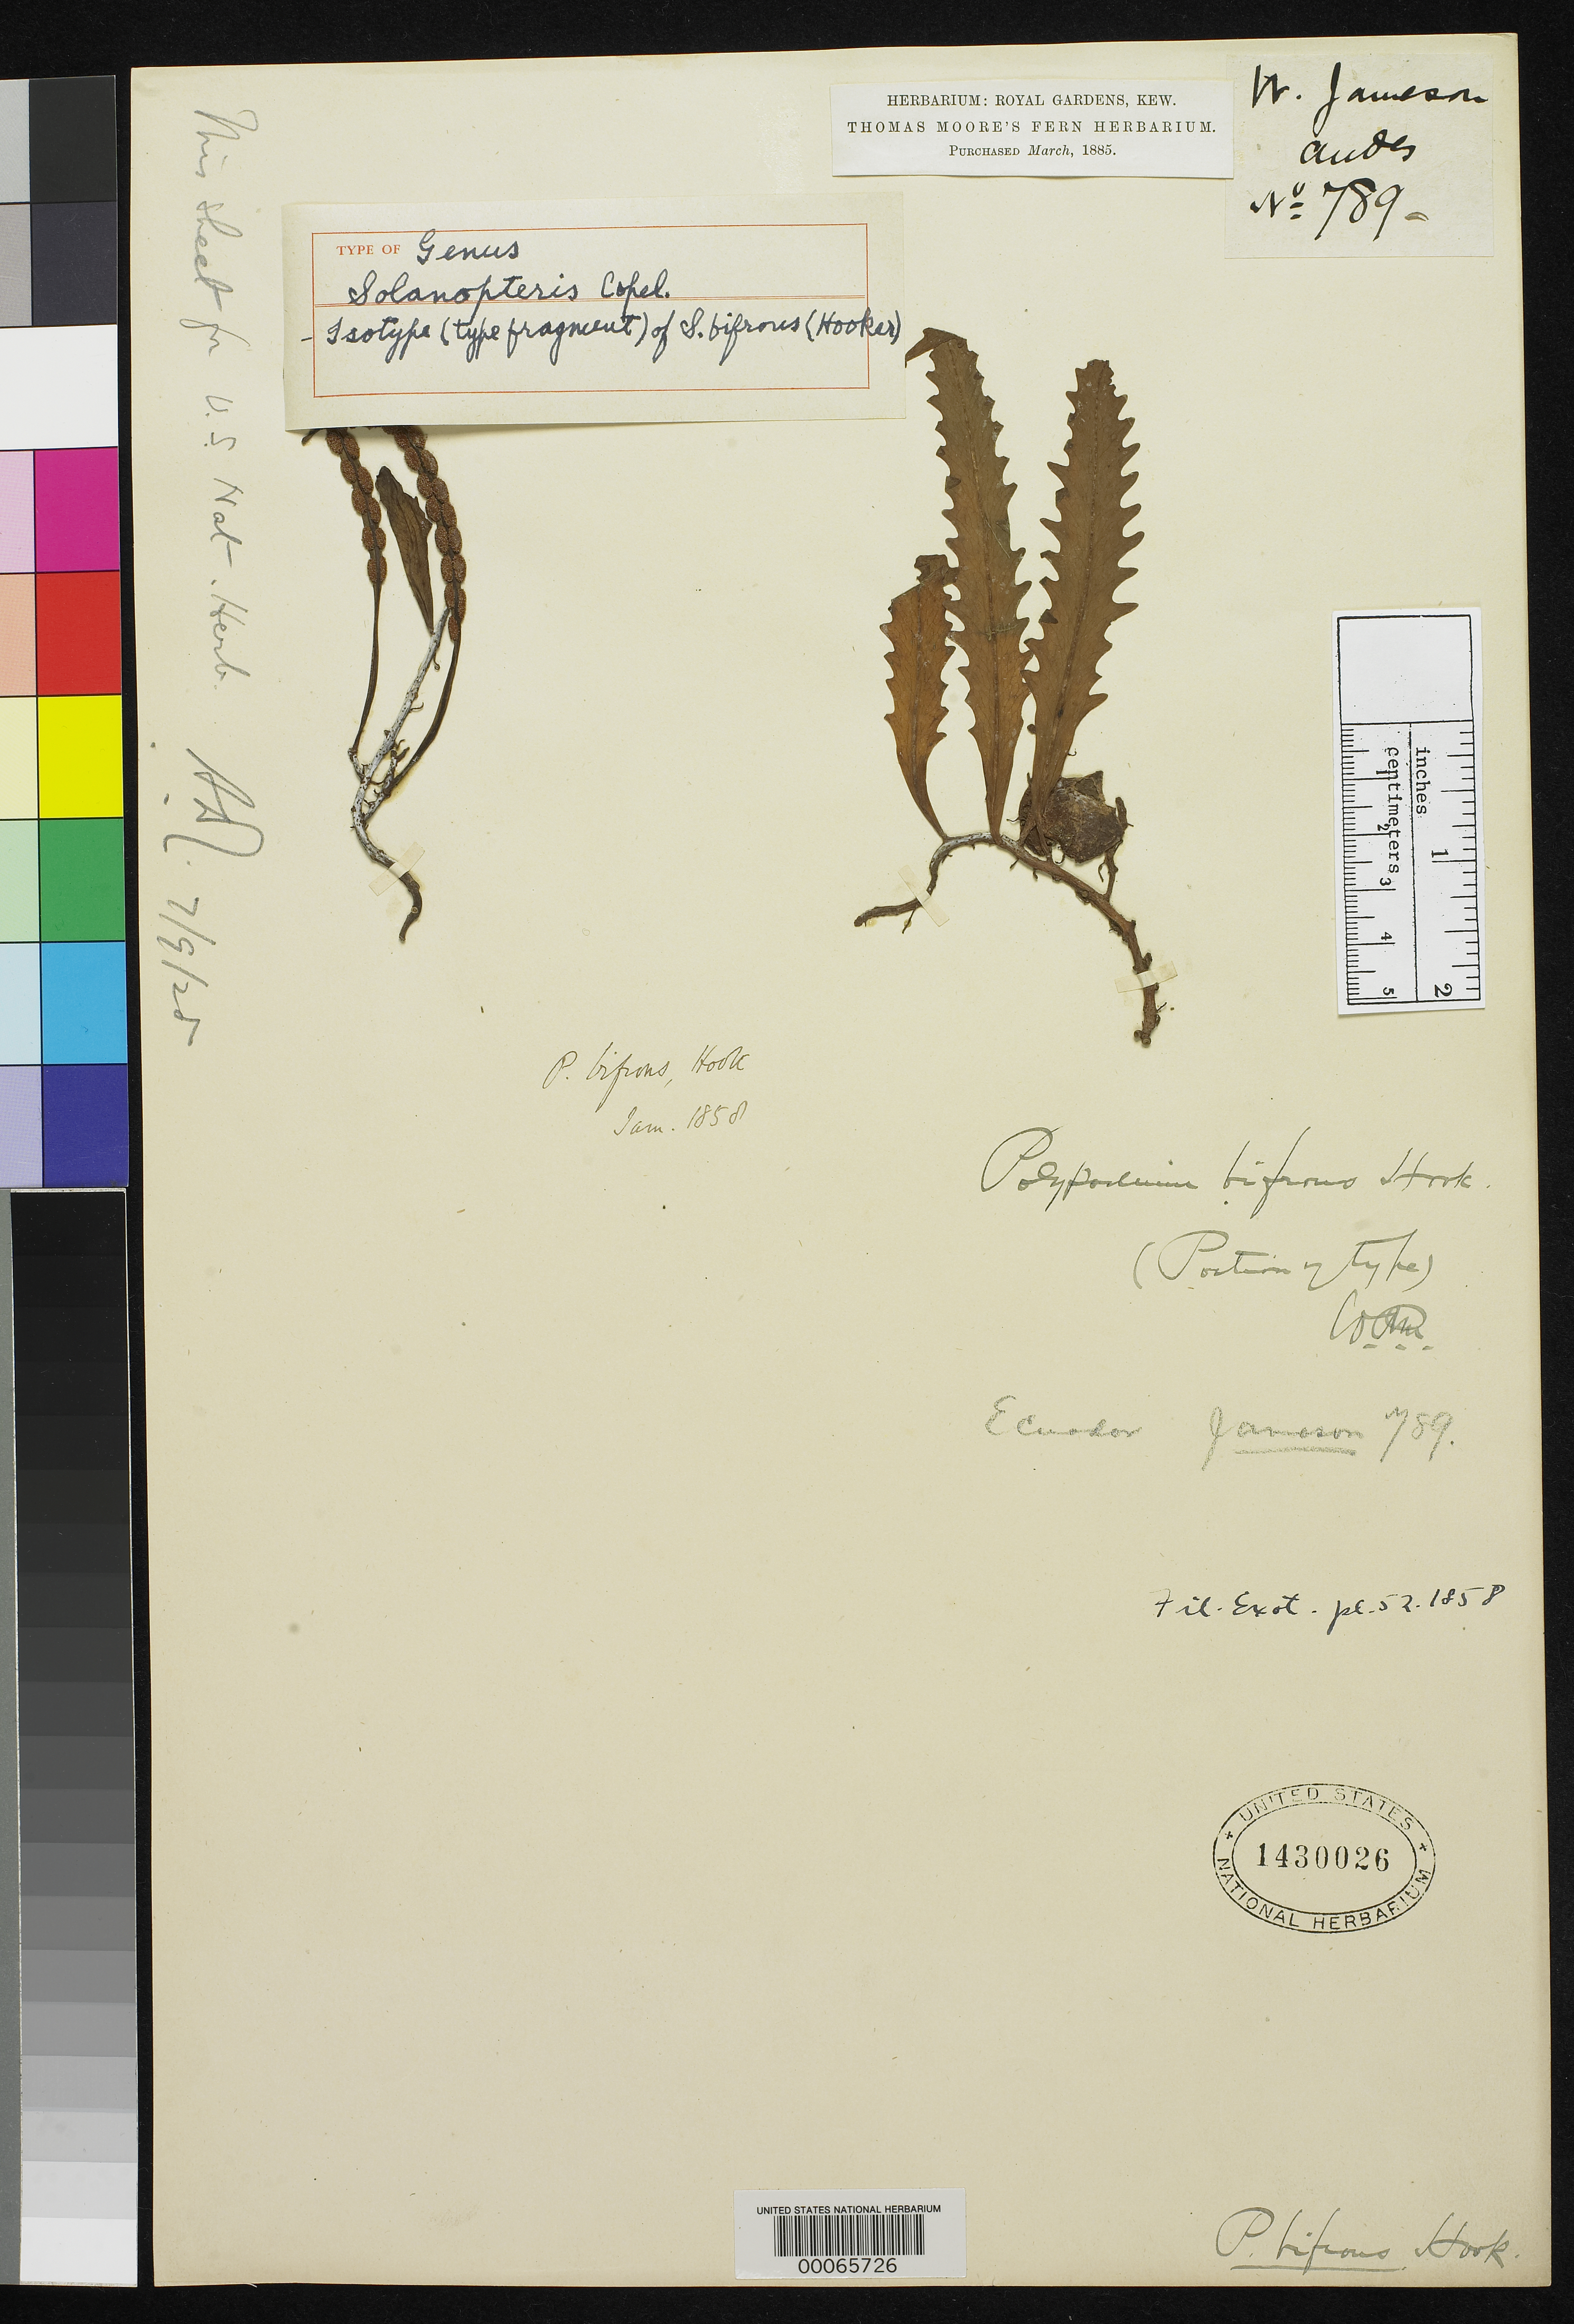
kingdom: Plantae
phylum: Tracheophyta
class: Polypodiopsida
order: Polypodiales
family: Polypodiaceae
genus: Polypodium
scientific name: Polypodium bifrons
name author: Hook.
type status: Holotype Fragment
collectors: W. Jameson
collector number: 789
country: Ecuador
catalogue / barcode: US 1430026